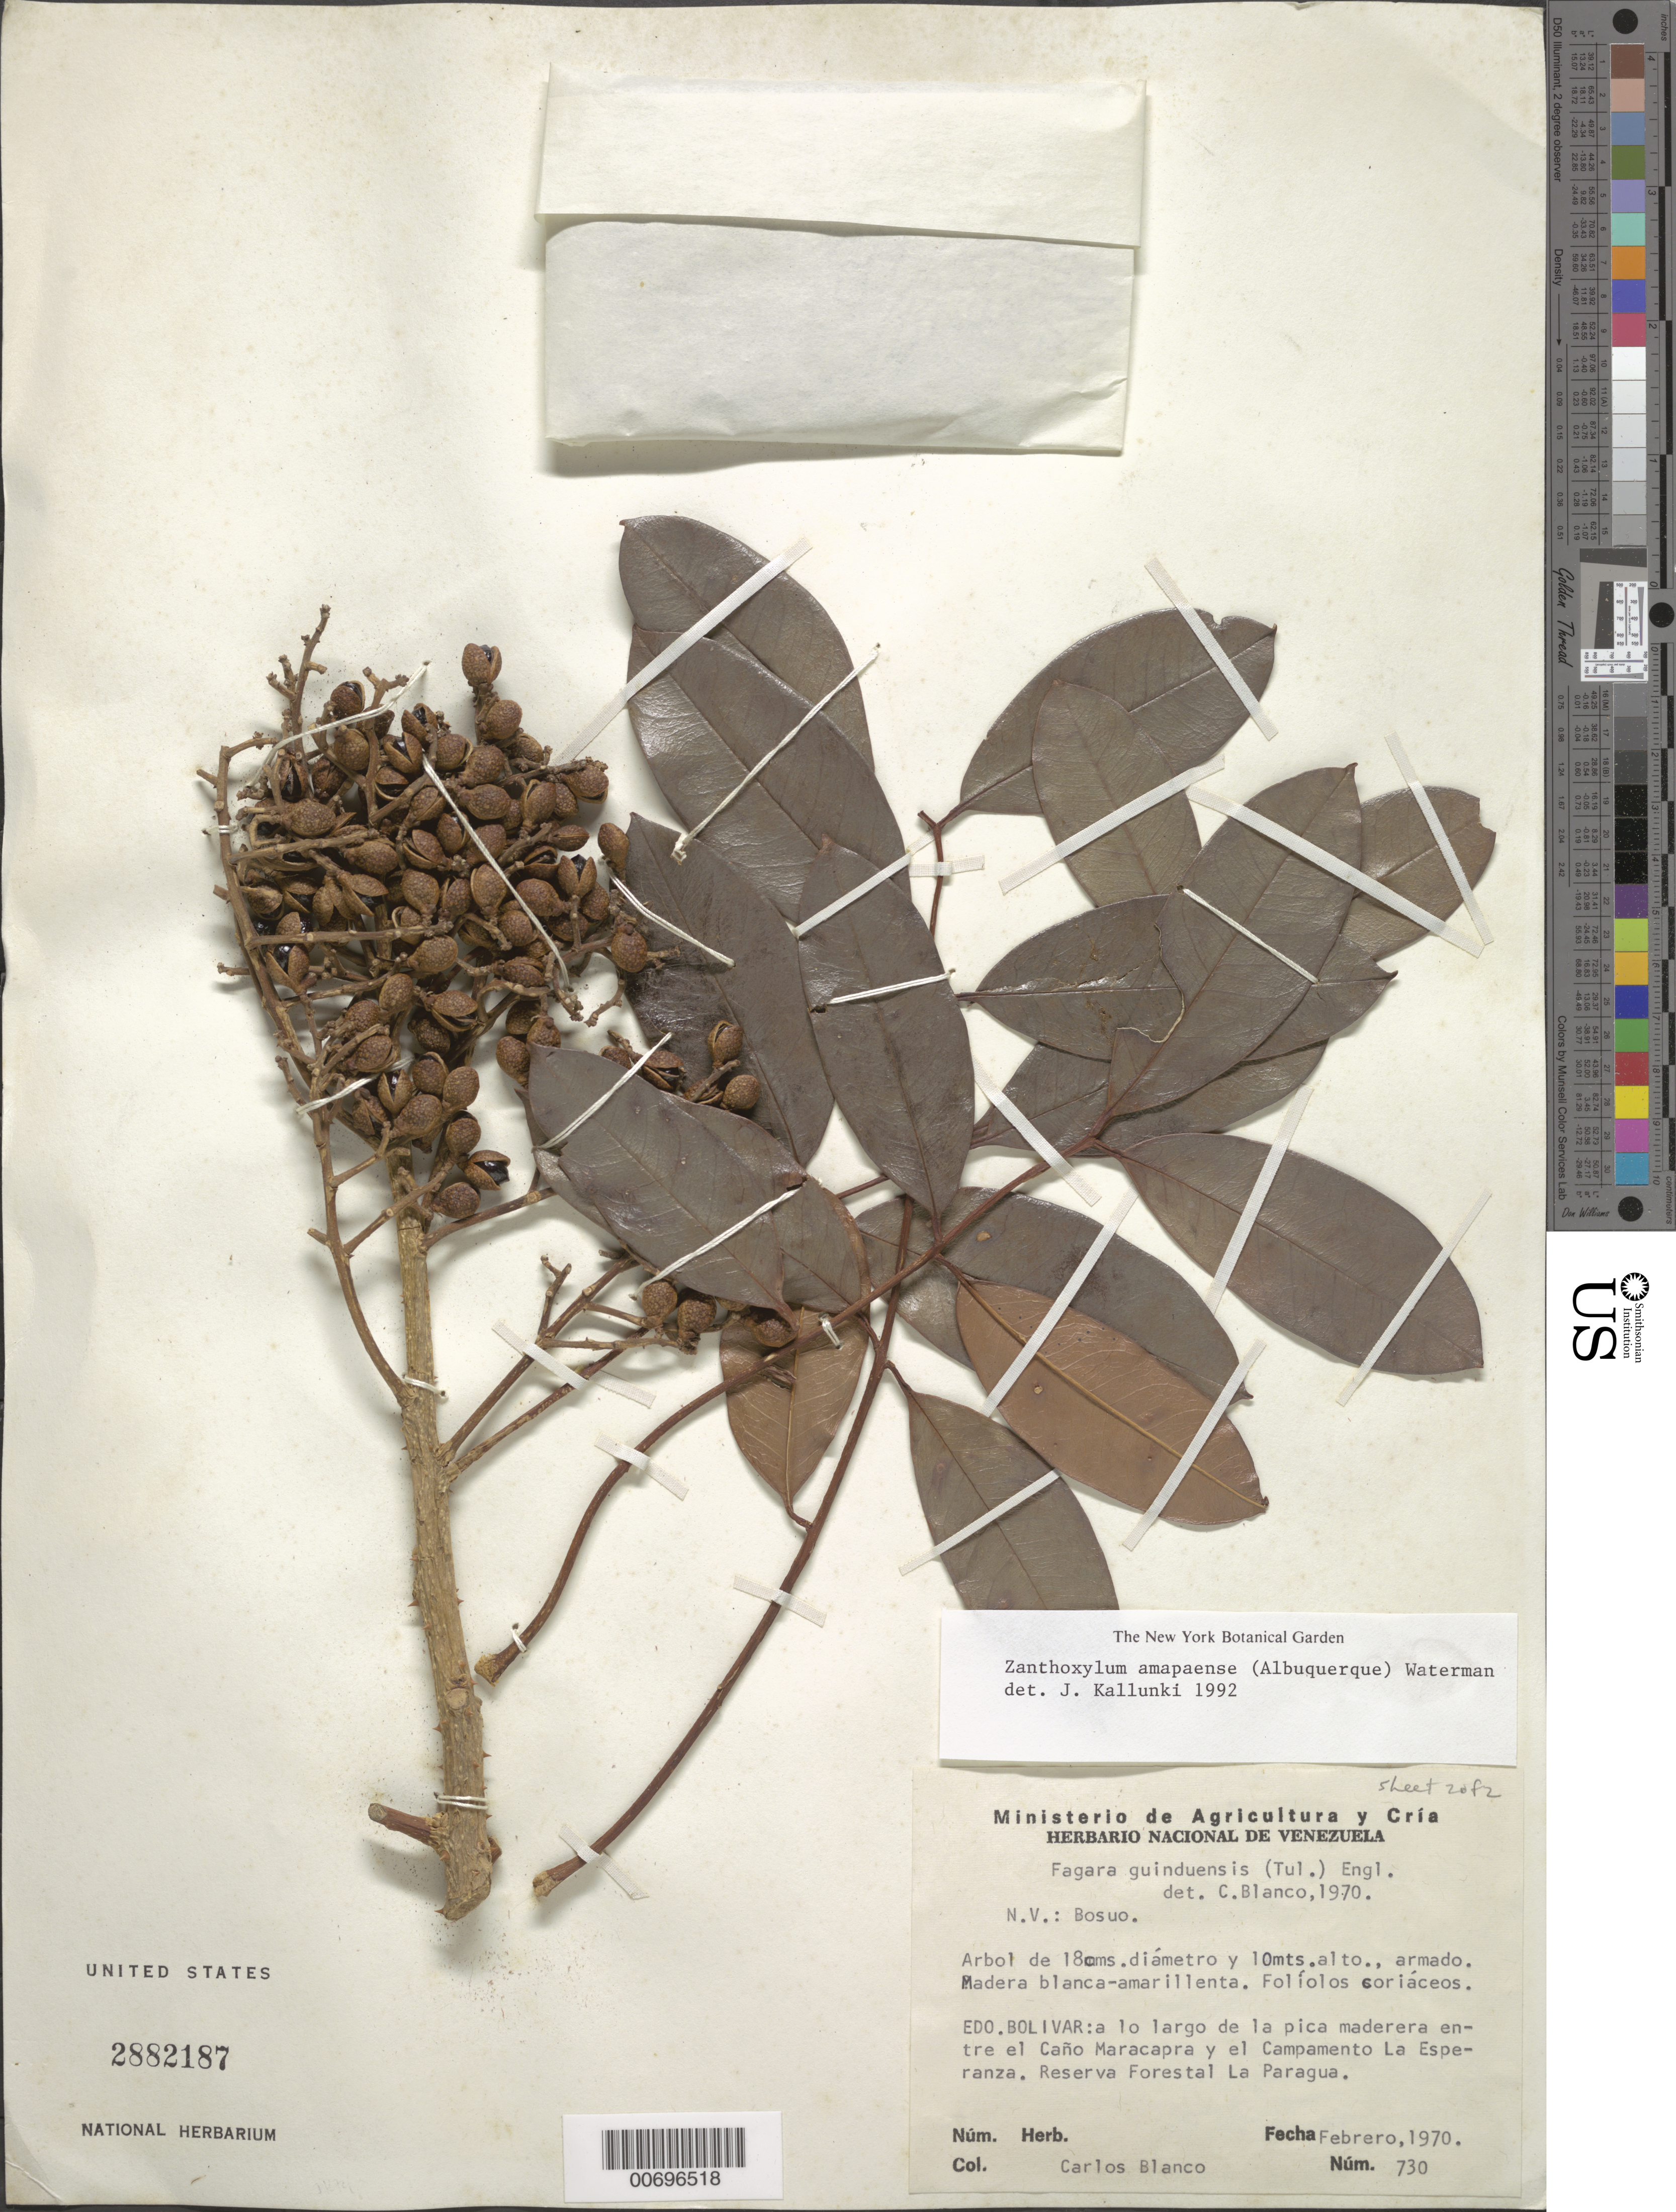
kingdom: Plantae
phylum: Tracheophyta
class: Magnoliopsida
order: Sapindales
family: Rutaceae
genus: Zanthoxylum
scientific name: Zanthoxylum amapaense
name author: (Albuq.) P.G. Waterman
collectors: C. Blanco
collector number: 730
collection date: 1970-02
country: Venezuela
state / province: Bolivar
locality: A lo largo de la pica maderera entre el Caño Maracapra y el Campamento La Esperanza. Reserva Forestal La Paragua.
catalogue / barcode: US 2882187